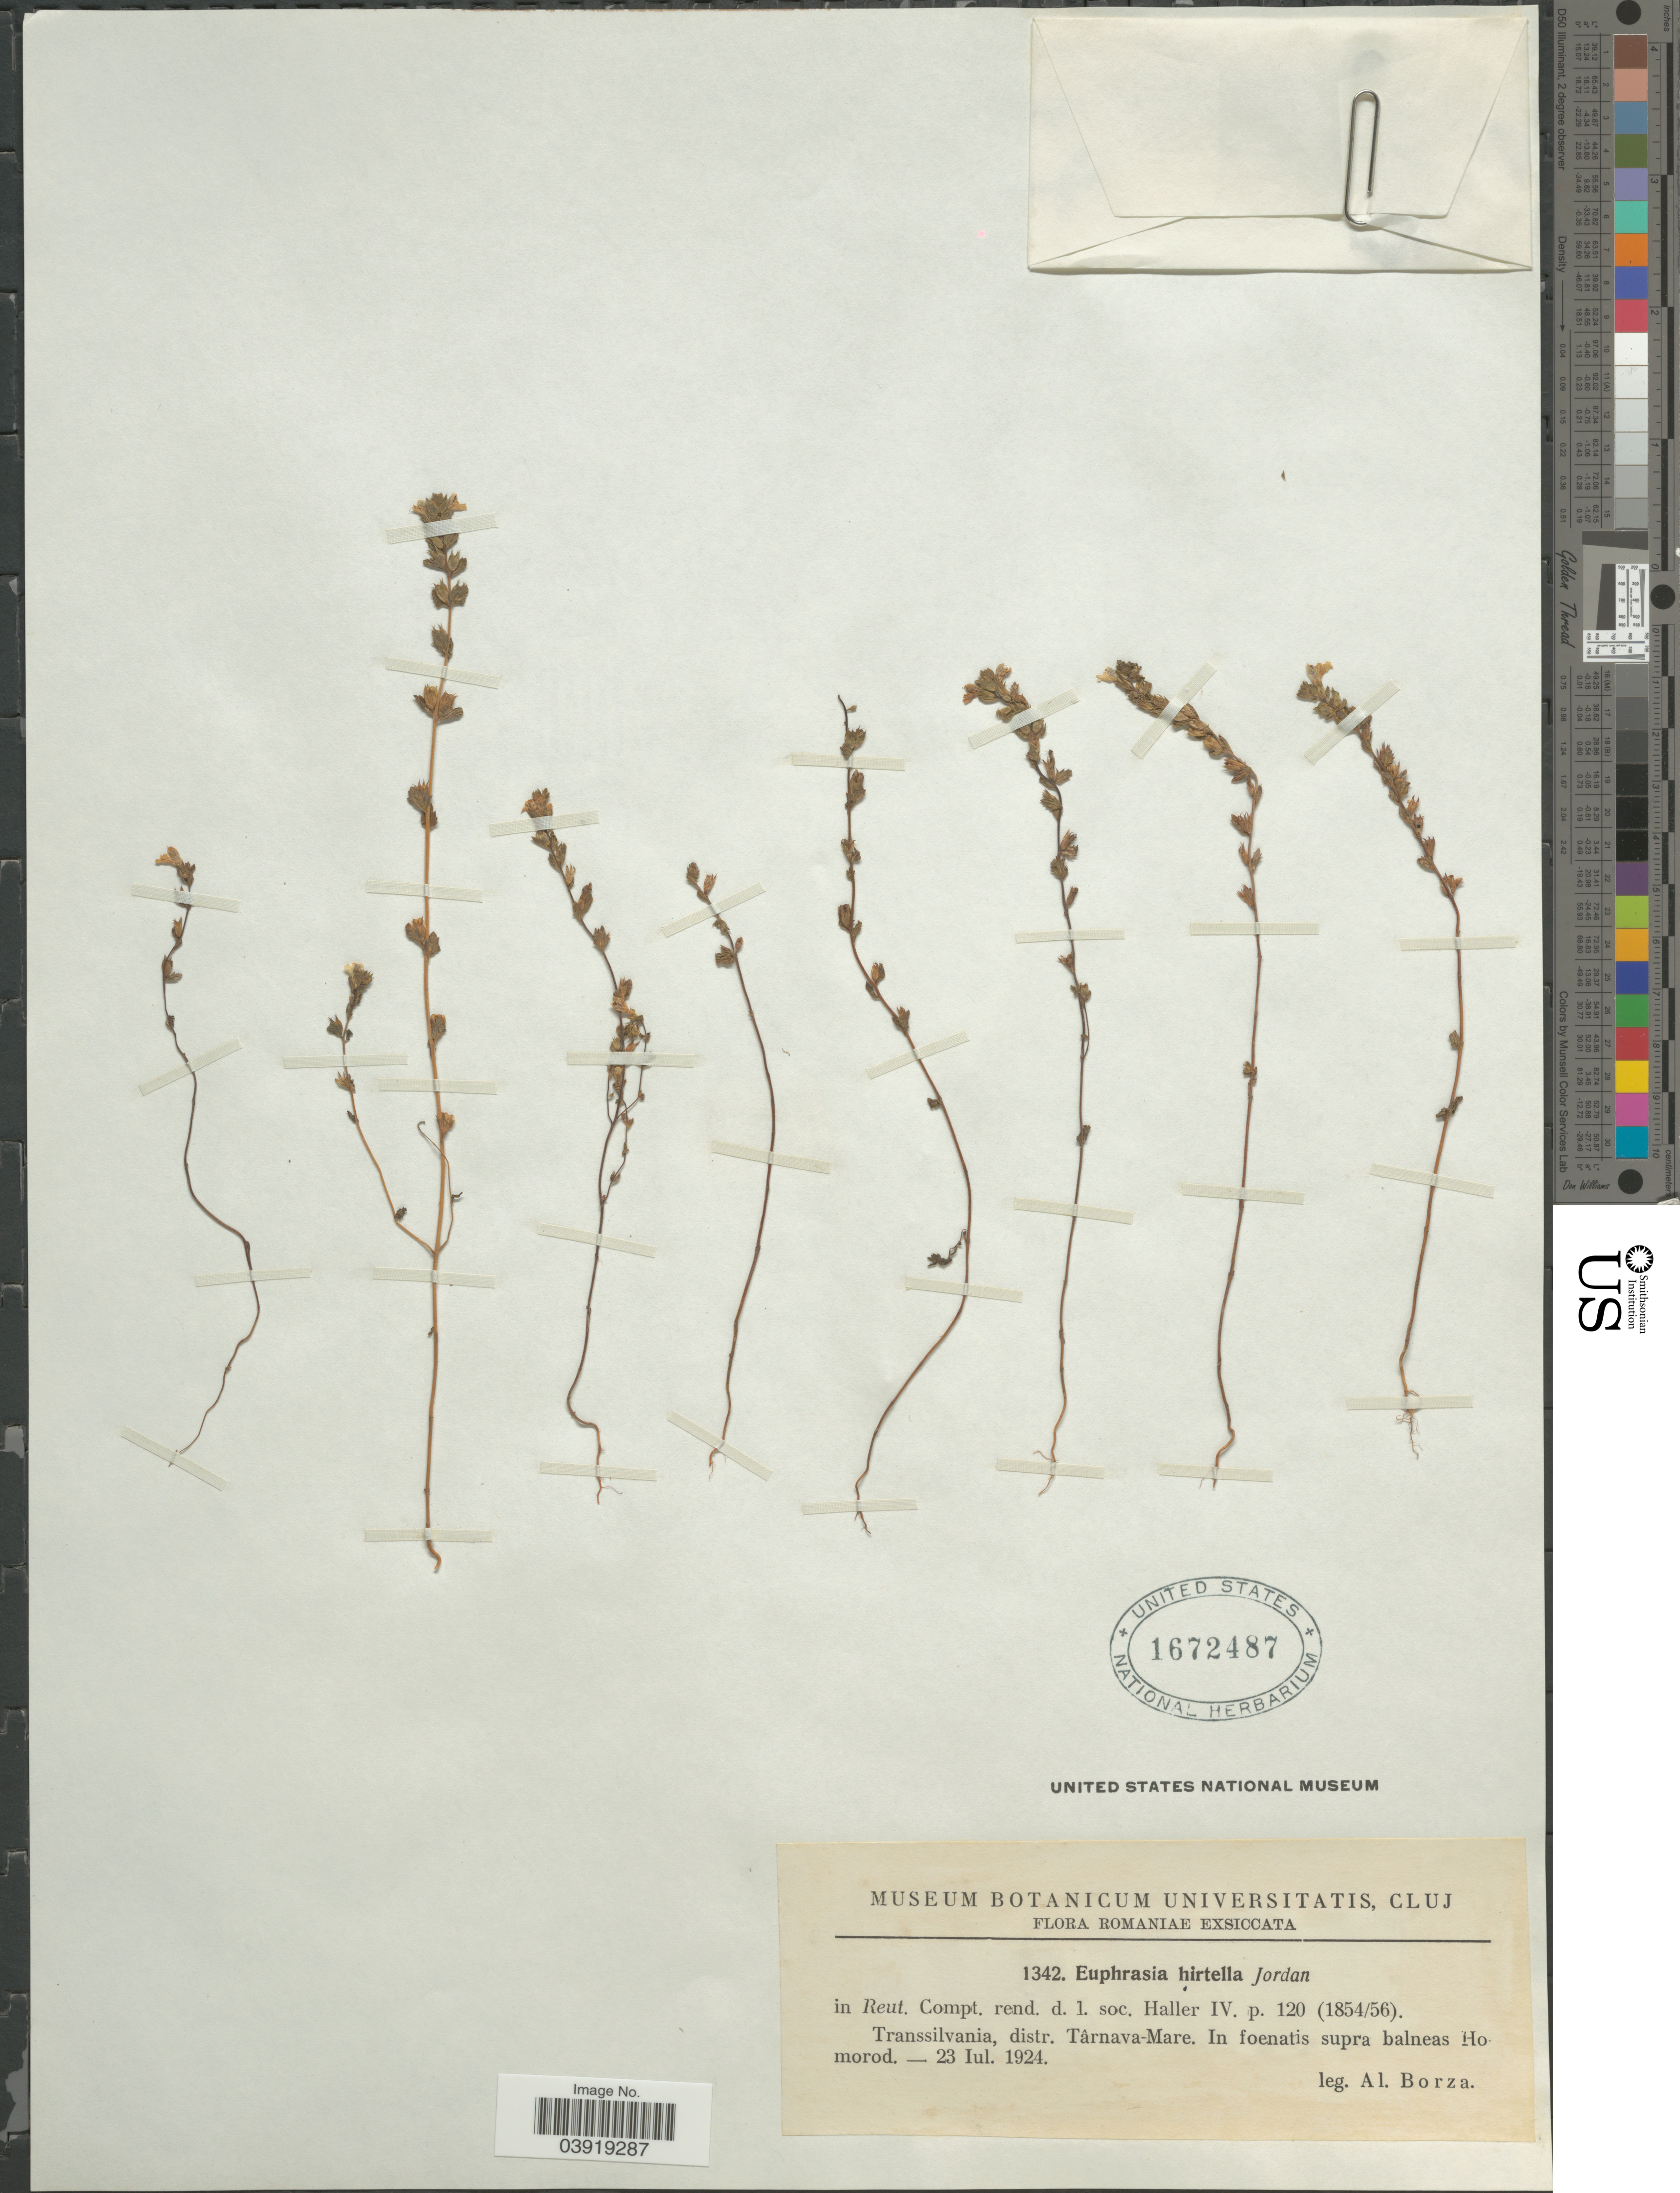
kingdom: Plantae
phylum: Tracheophyta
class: Magnoliopsida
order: Lamiales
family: Orobanchaceae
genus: Euphrasia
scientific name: Euphrasia hirtella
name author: Jord. ex Reut.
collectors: A. Borza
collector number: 1342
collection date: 1924-07-23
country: Romania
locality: Transsilvania, distr. Târnava-Mare. In foenatis supra balneas Homorod.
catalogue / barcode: US 1672487